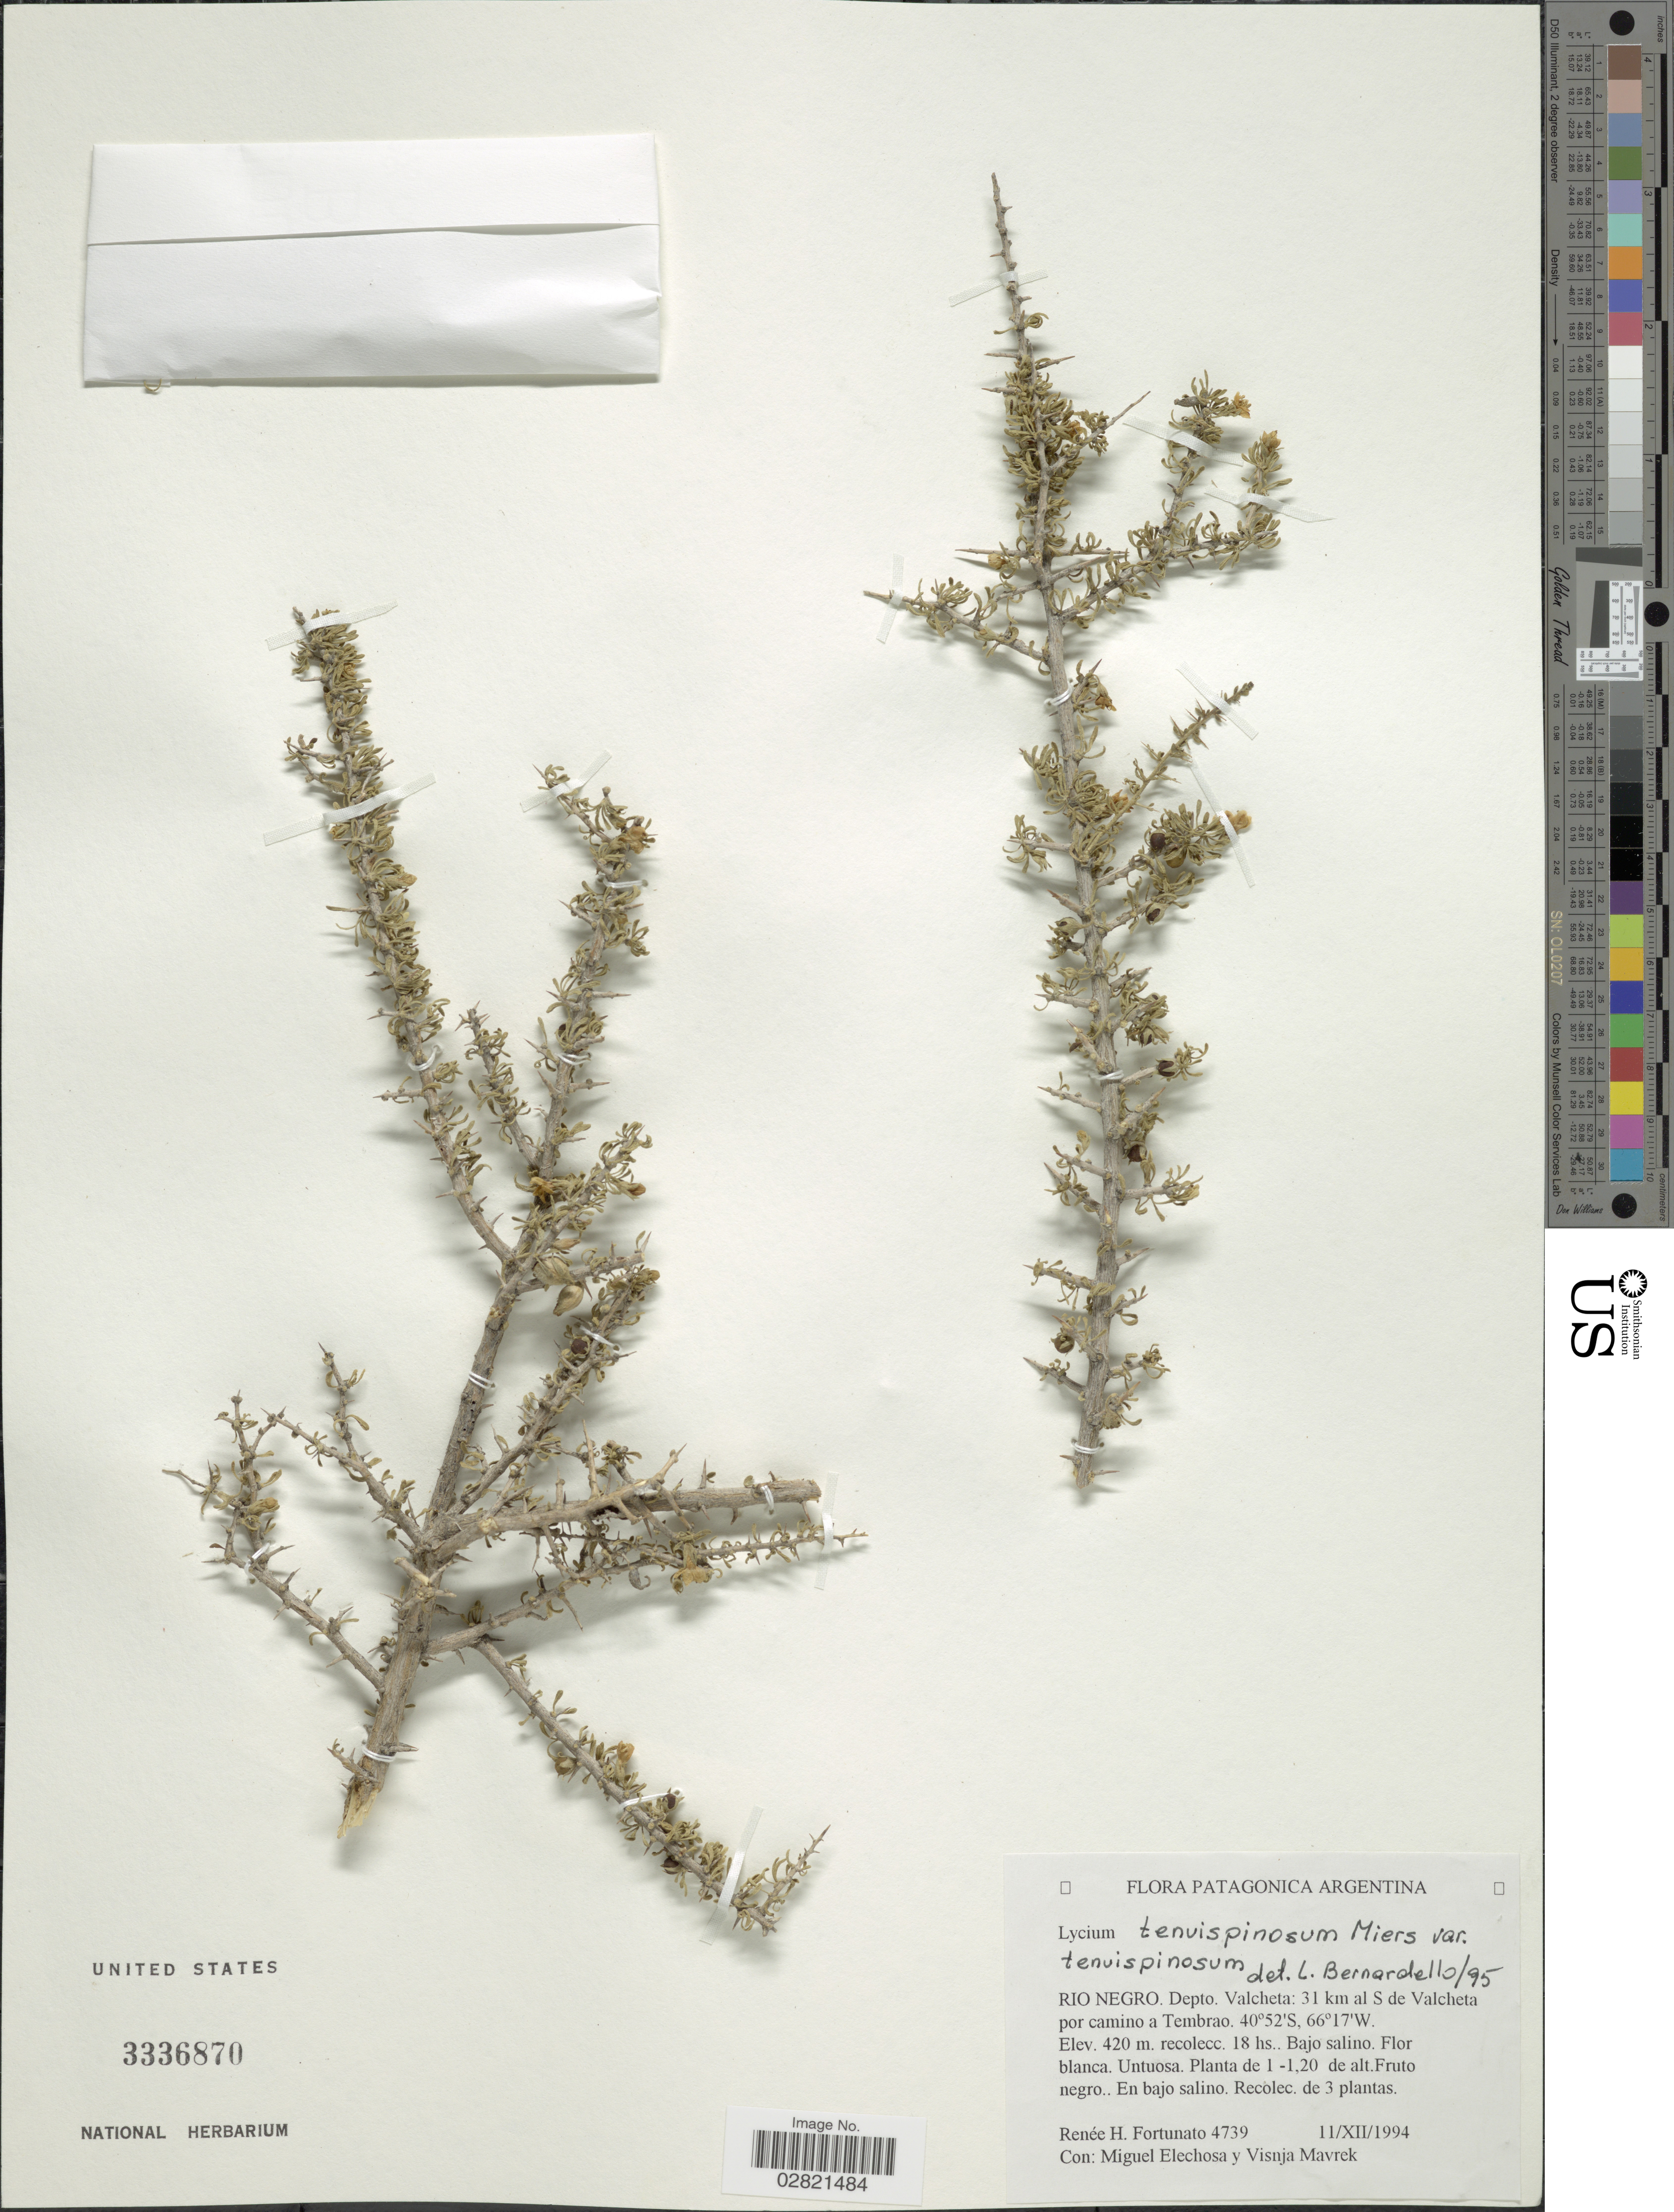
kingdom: Plantae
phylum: Tracheophyta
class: Magnoliopsida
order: Solanales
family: Solanaceae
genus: Lycium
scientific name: Lycium tenuispinosum var. tenuispinosum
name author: Miers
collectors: R. H. Fortunato, M. Elechosa & V. Mavrek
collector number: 4739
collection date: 1994-12-11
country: Argentina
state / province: Rio Negro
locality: Patagonica Argentina. Rio Negro. Depto. Valcheta: 31 km al S de Valcheta por camino a Tembrao.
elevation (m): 420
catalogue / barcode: US 3336870